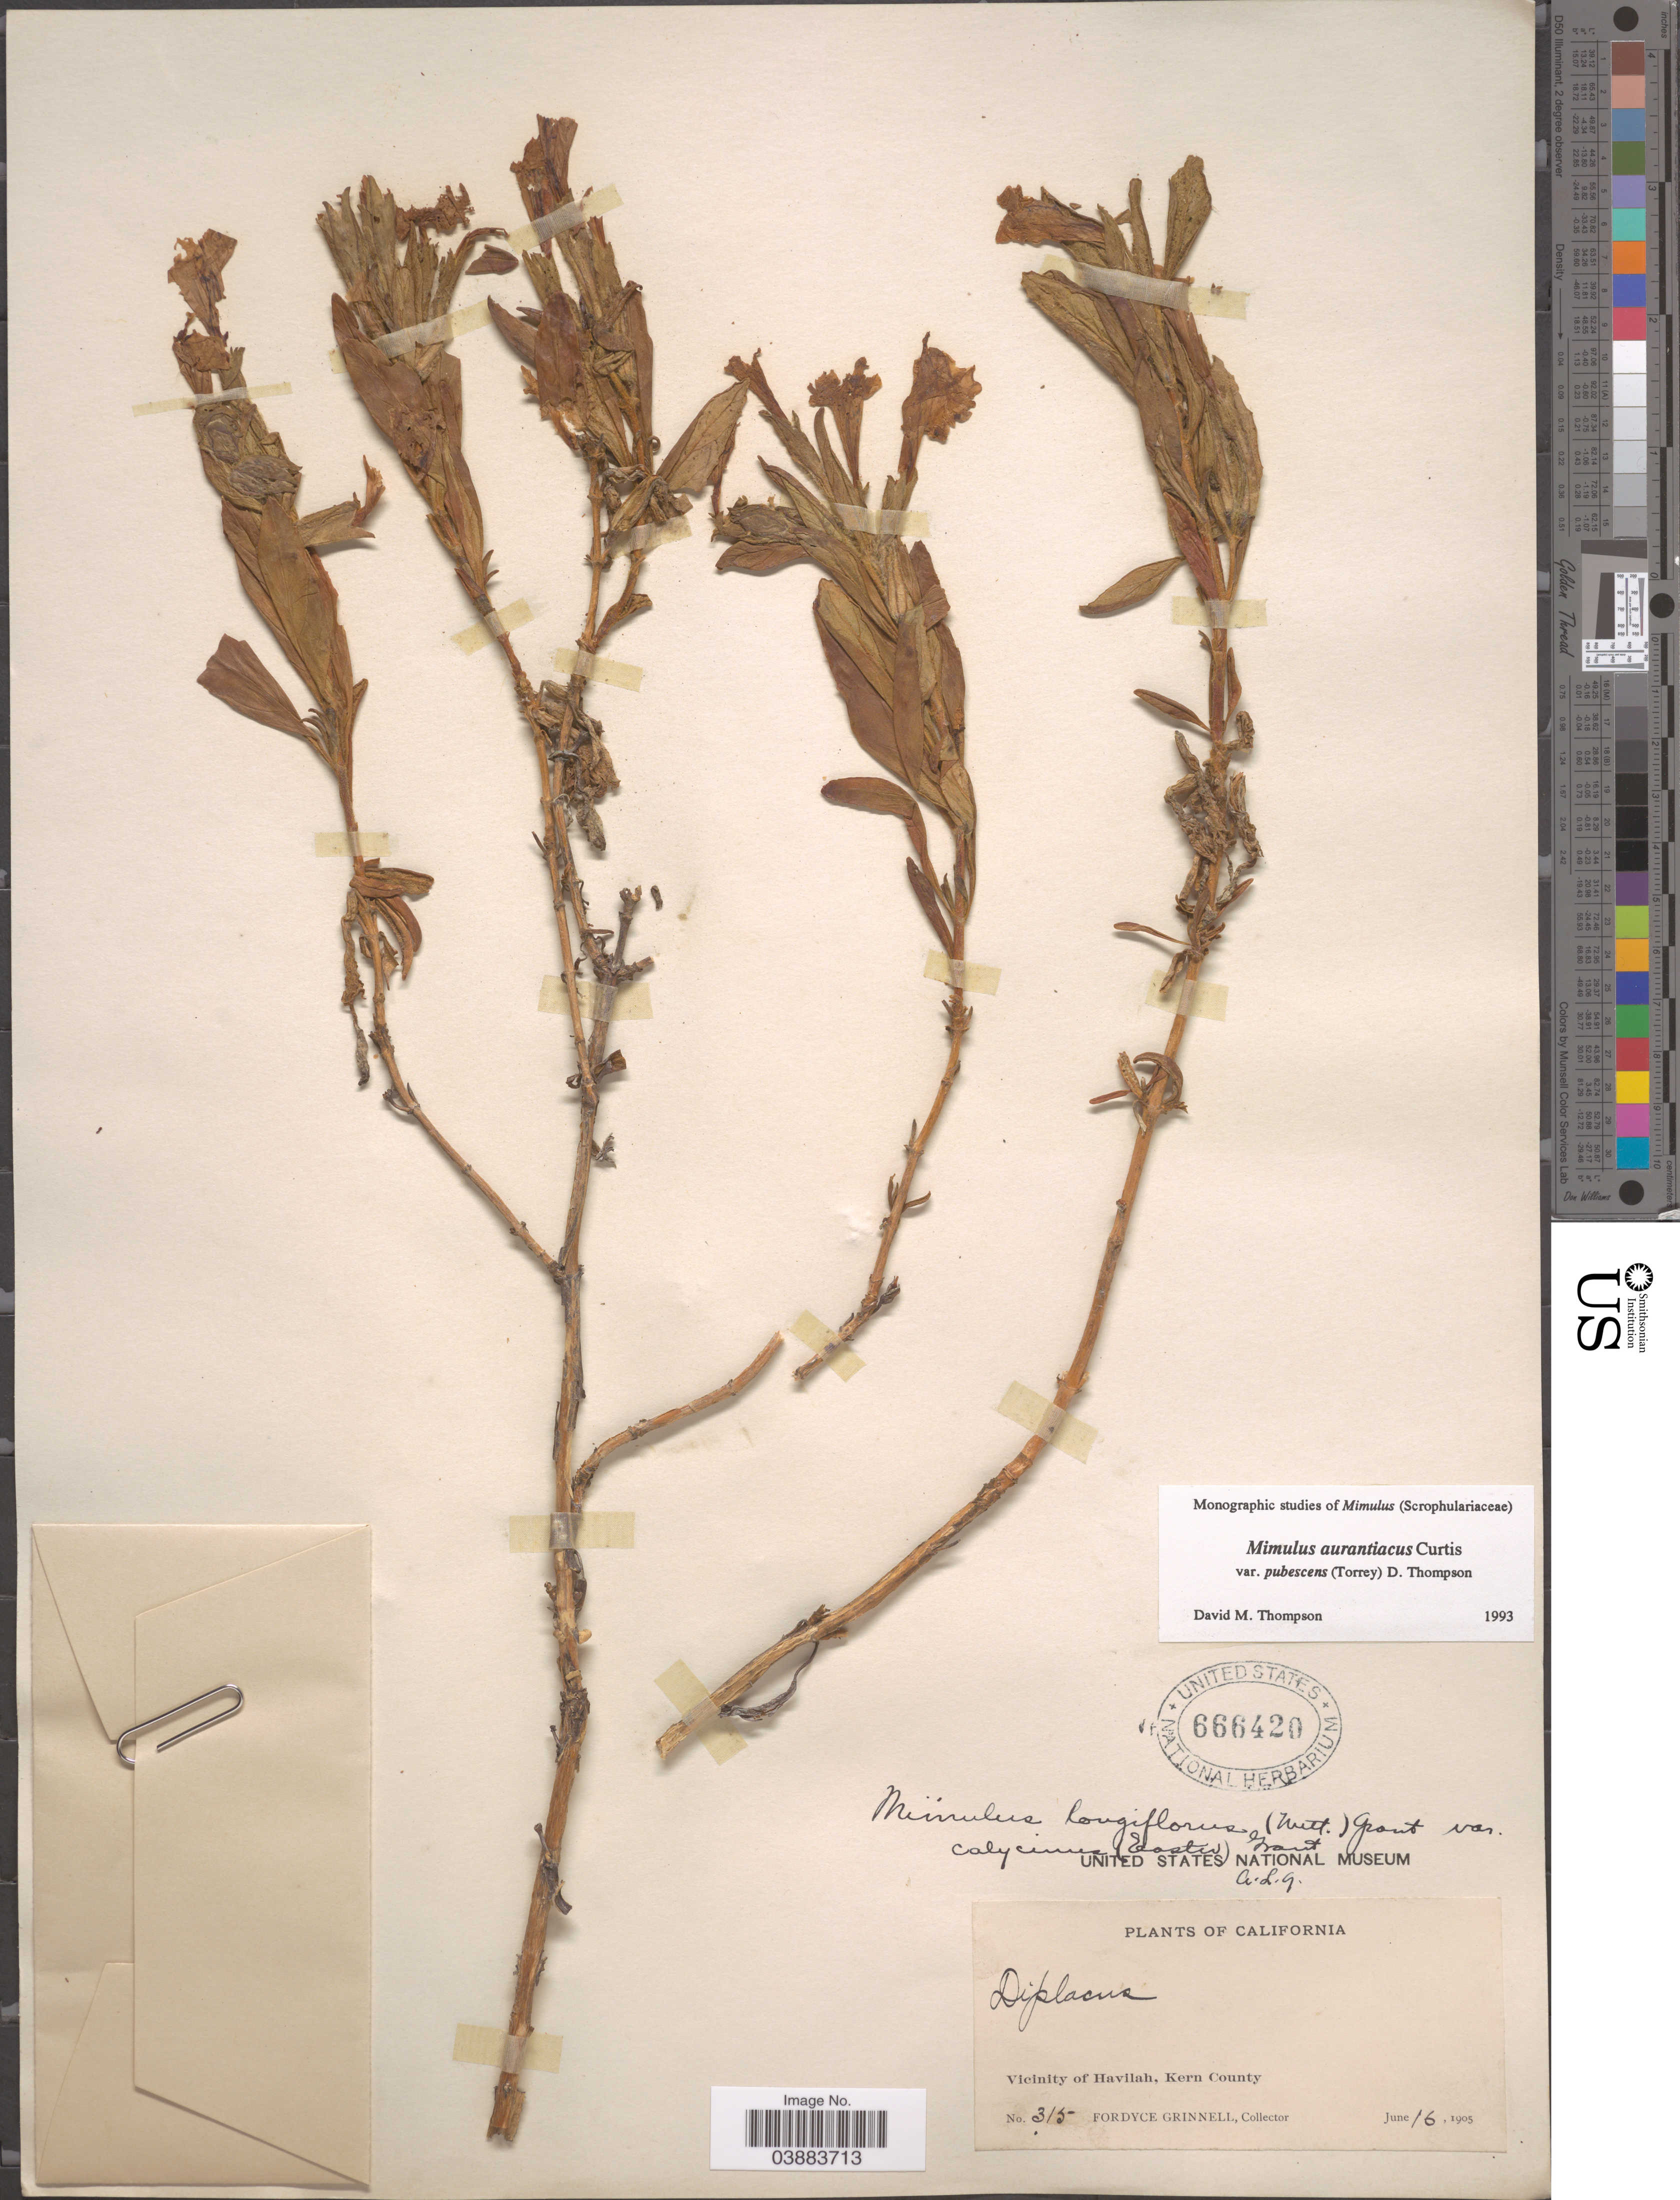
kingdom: Plantae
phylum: Tracheophyta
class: Magnoliopsida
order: Lamiales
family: Phrymaceae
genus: Diplacus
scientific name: Diplacus aurantiacus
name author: (Curtis) Jeps.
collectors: F. Grinnell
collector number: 315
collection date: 1905-06-16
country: United States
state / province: California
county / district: Kern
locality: Vicinity of Havilah, Kern County.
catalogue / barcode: US 666420